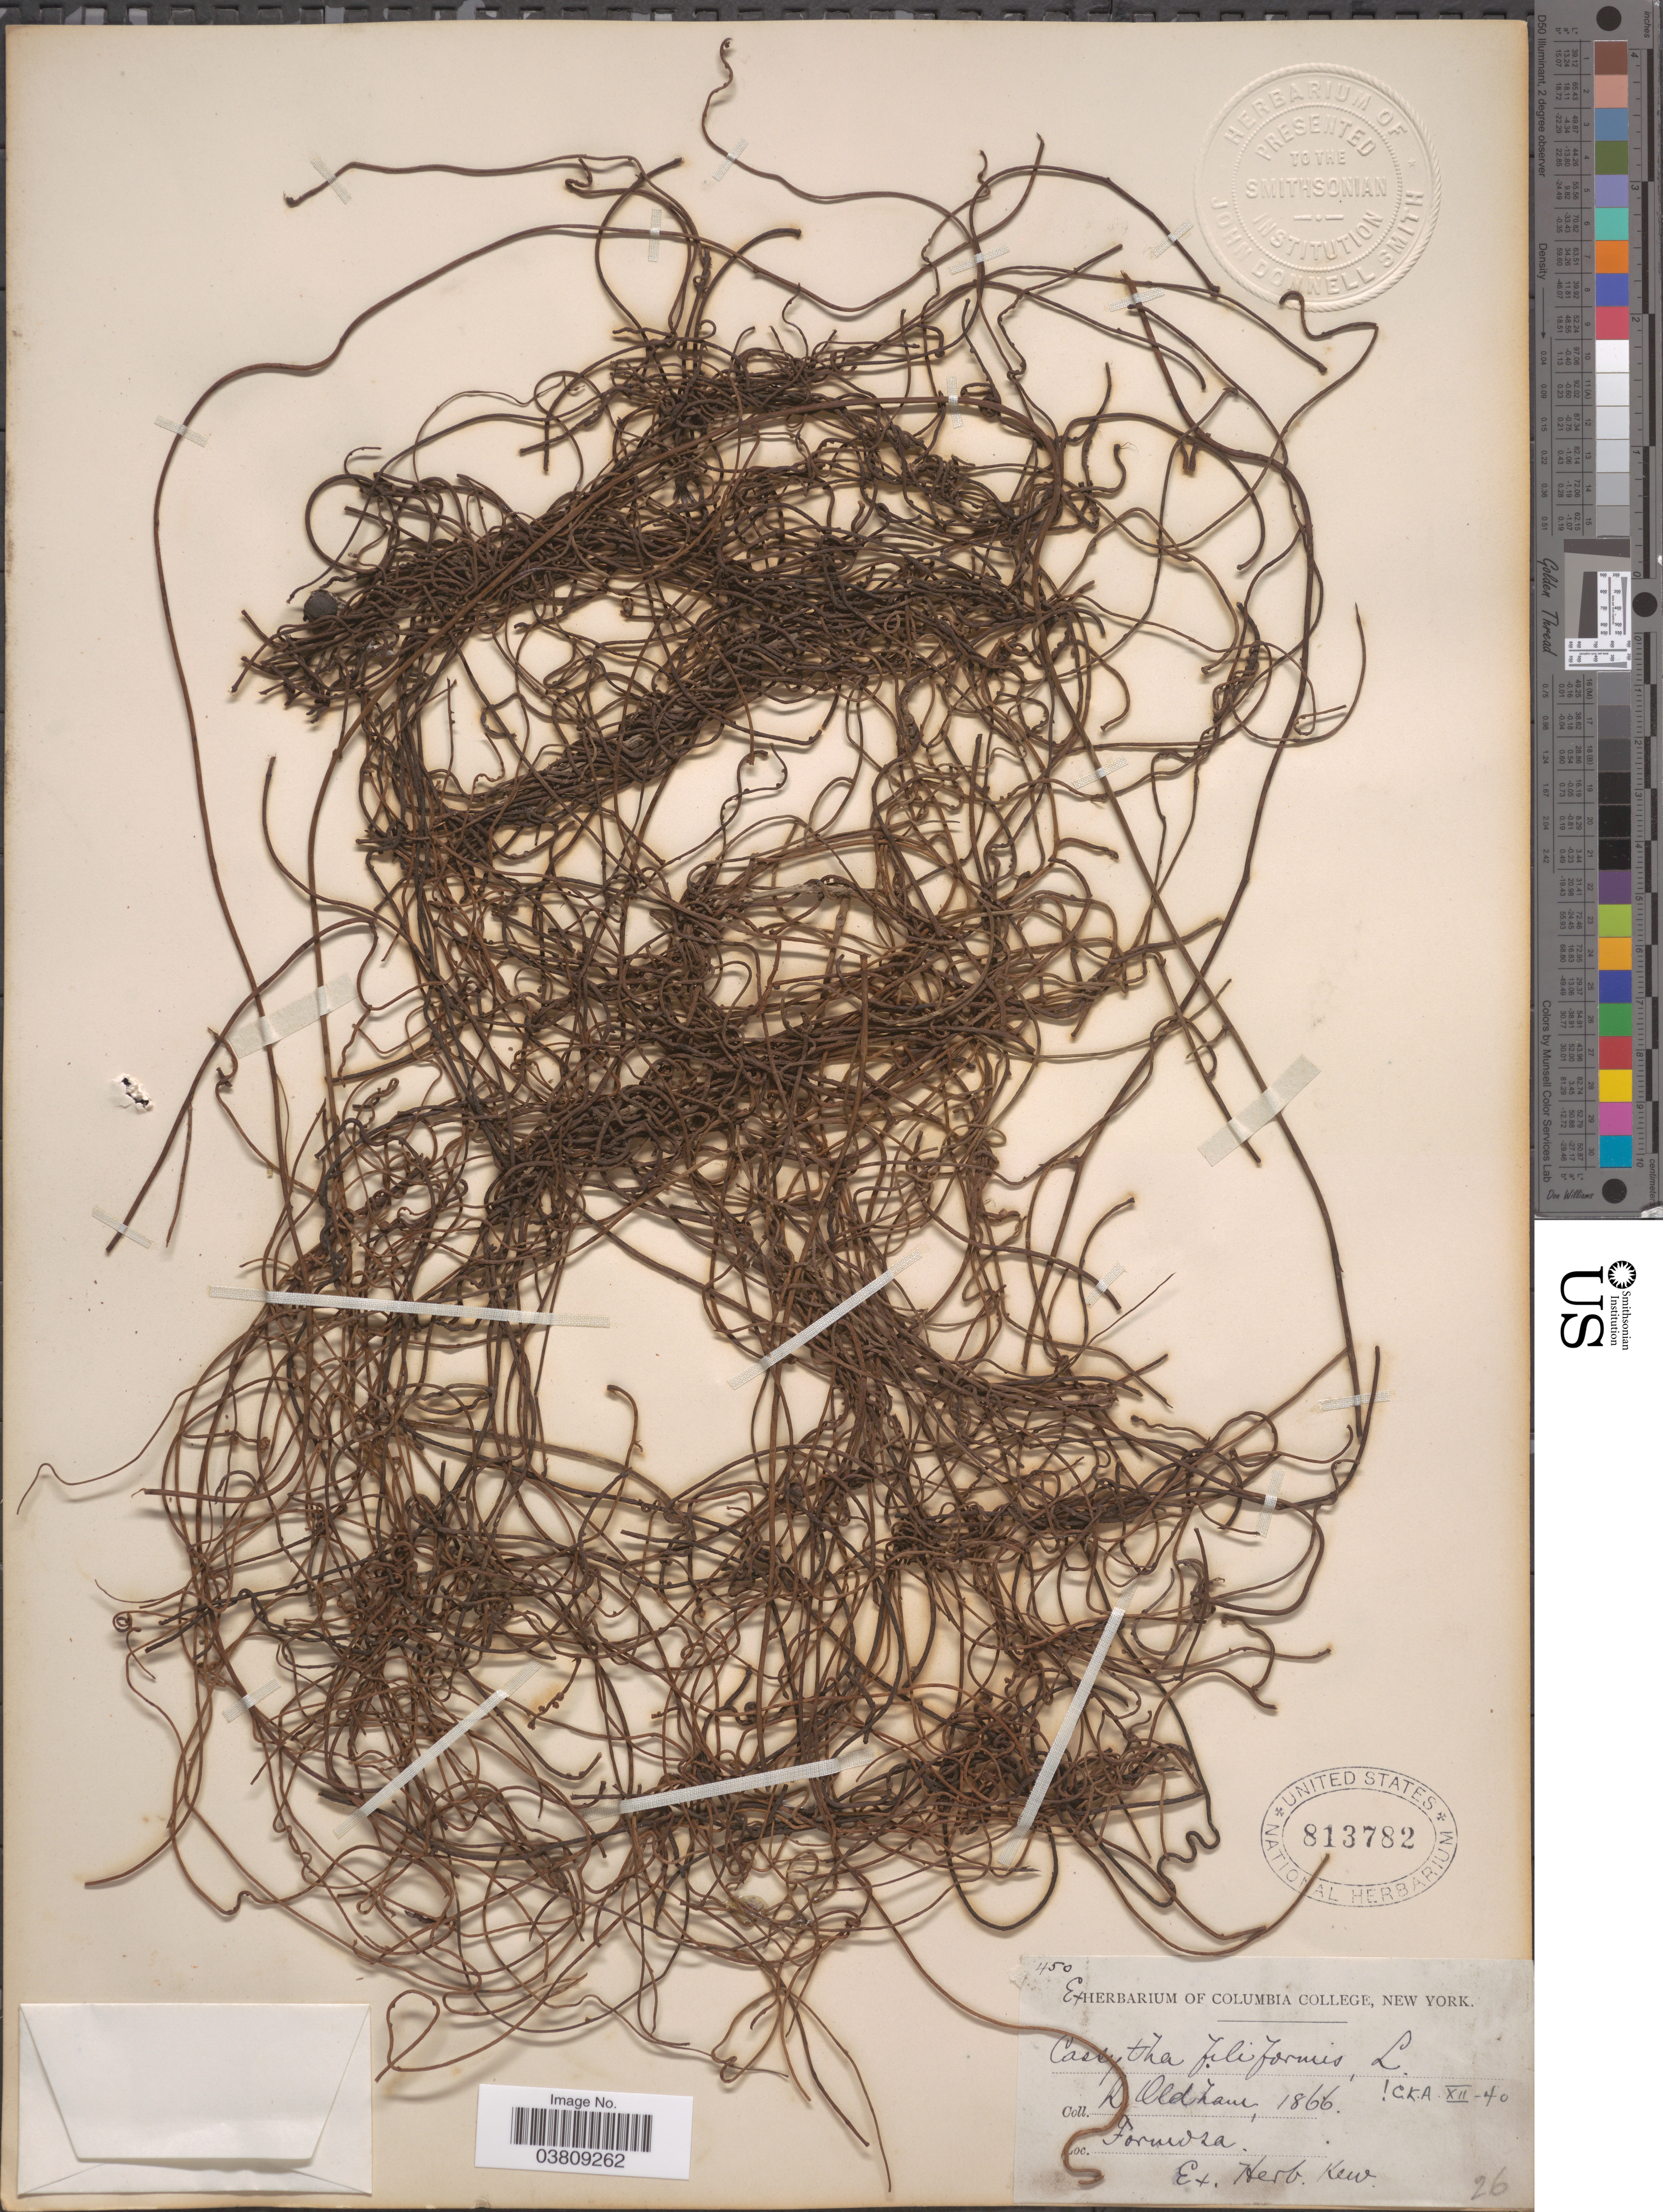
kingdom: Plantae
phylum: Tracheophyta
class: Magnoliopsida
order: Laurales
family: Lauraceae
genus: Cassytha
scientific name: Cassytha filiformis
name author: L.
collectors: R. Oldham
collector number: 450?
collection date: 1866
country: Taiwan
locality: Formosa.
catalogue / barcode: US 813782